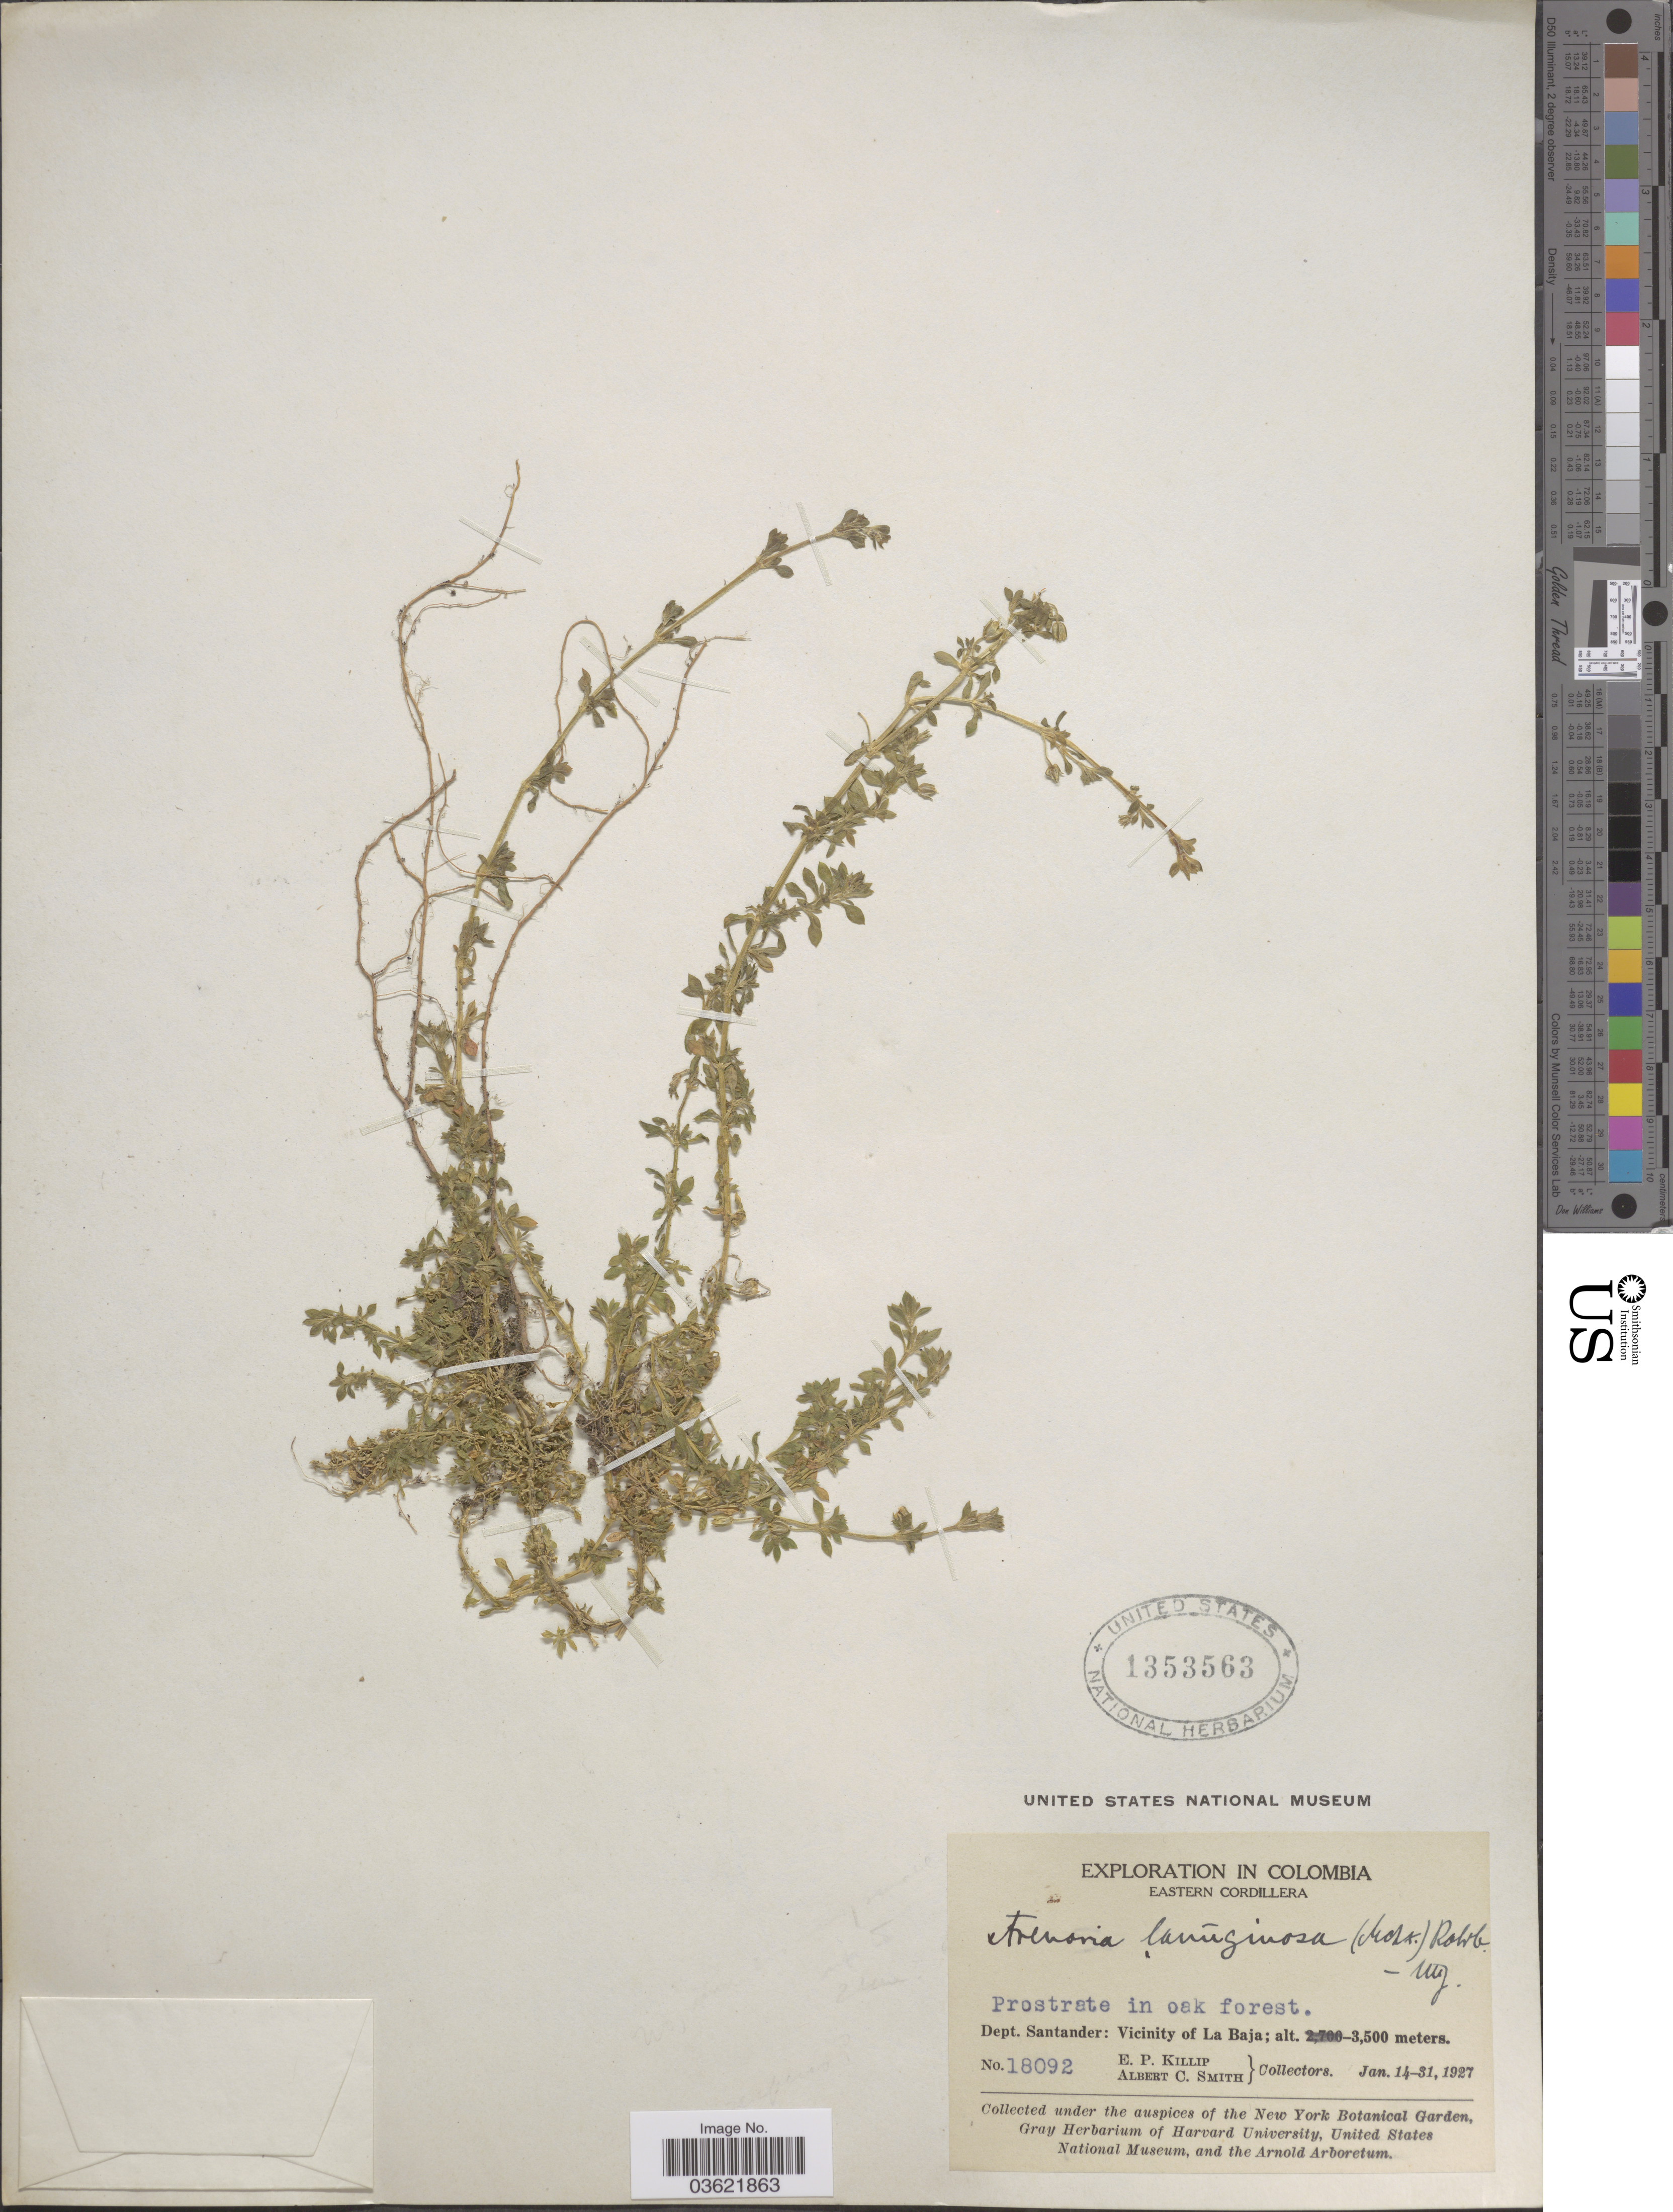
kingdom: Plantae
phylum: Tracheophyta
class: Magnoliopsida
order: Caryophyllales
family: Caryophyllaceae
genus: Arenaria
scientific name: Arenaria lanuginosa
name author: (Michx.) Rohrb.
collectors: E. P. Killip & A. C. Smith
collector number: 18092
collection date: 1927-01-14/1927-01-31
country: Colombia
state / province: Santander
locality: Eastern Cordillera. Dept. Santander: Vicinity of La Baja.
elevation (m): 3500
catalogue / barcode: US 1353563